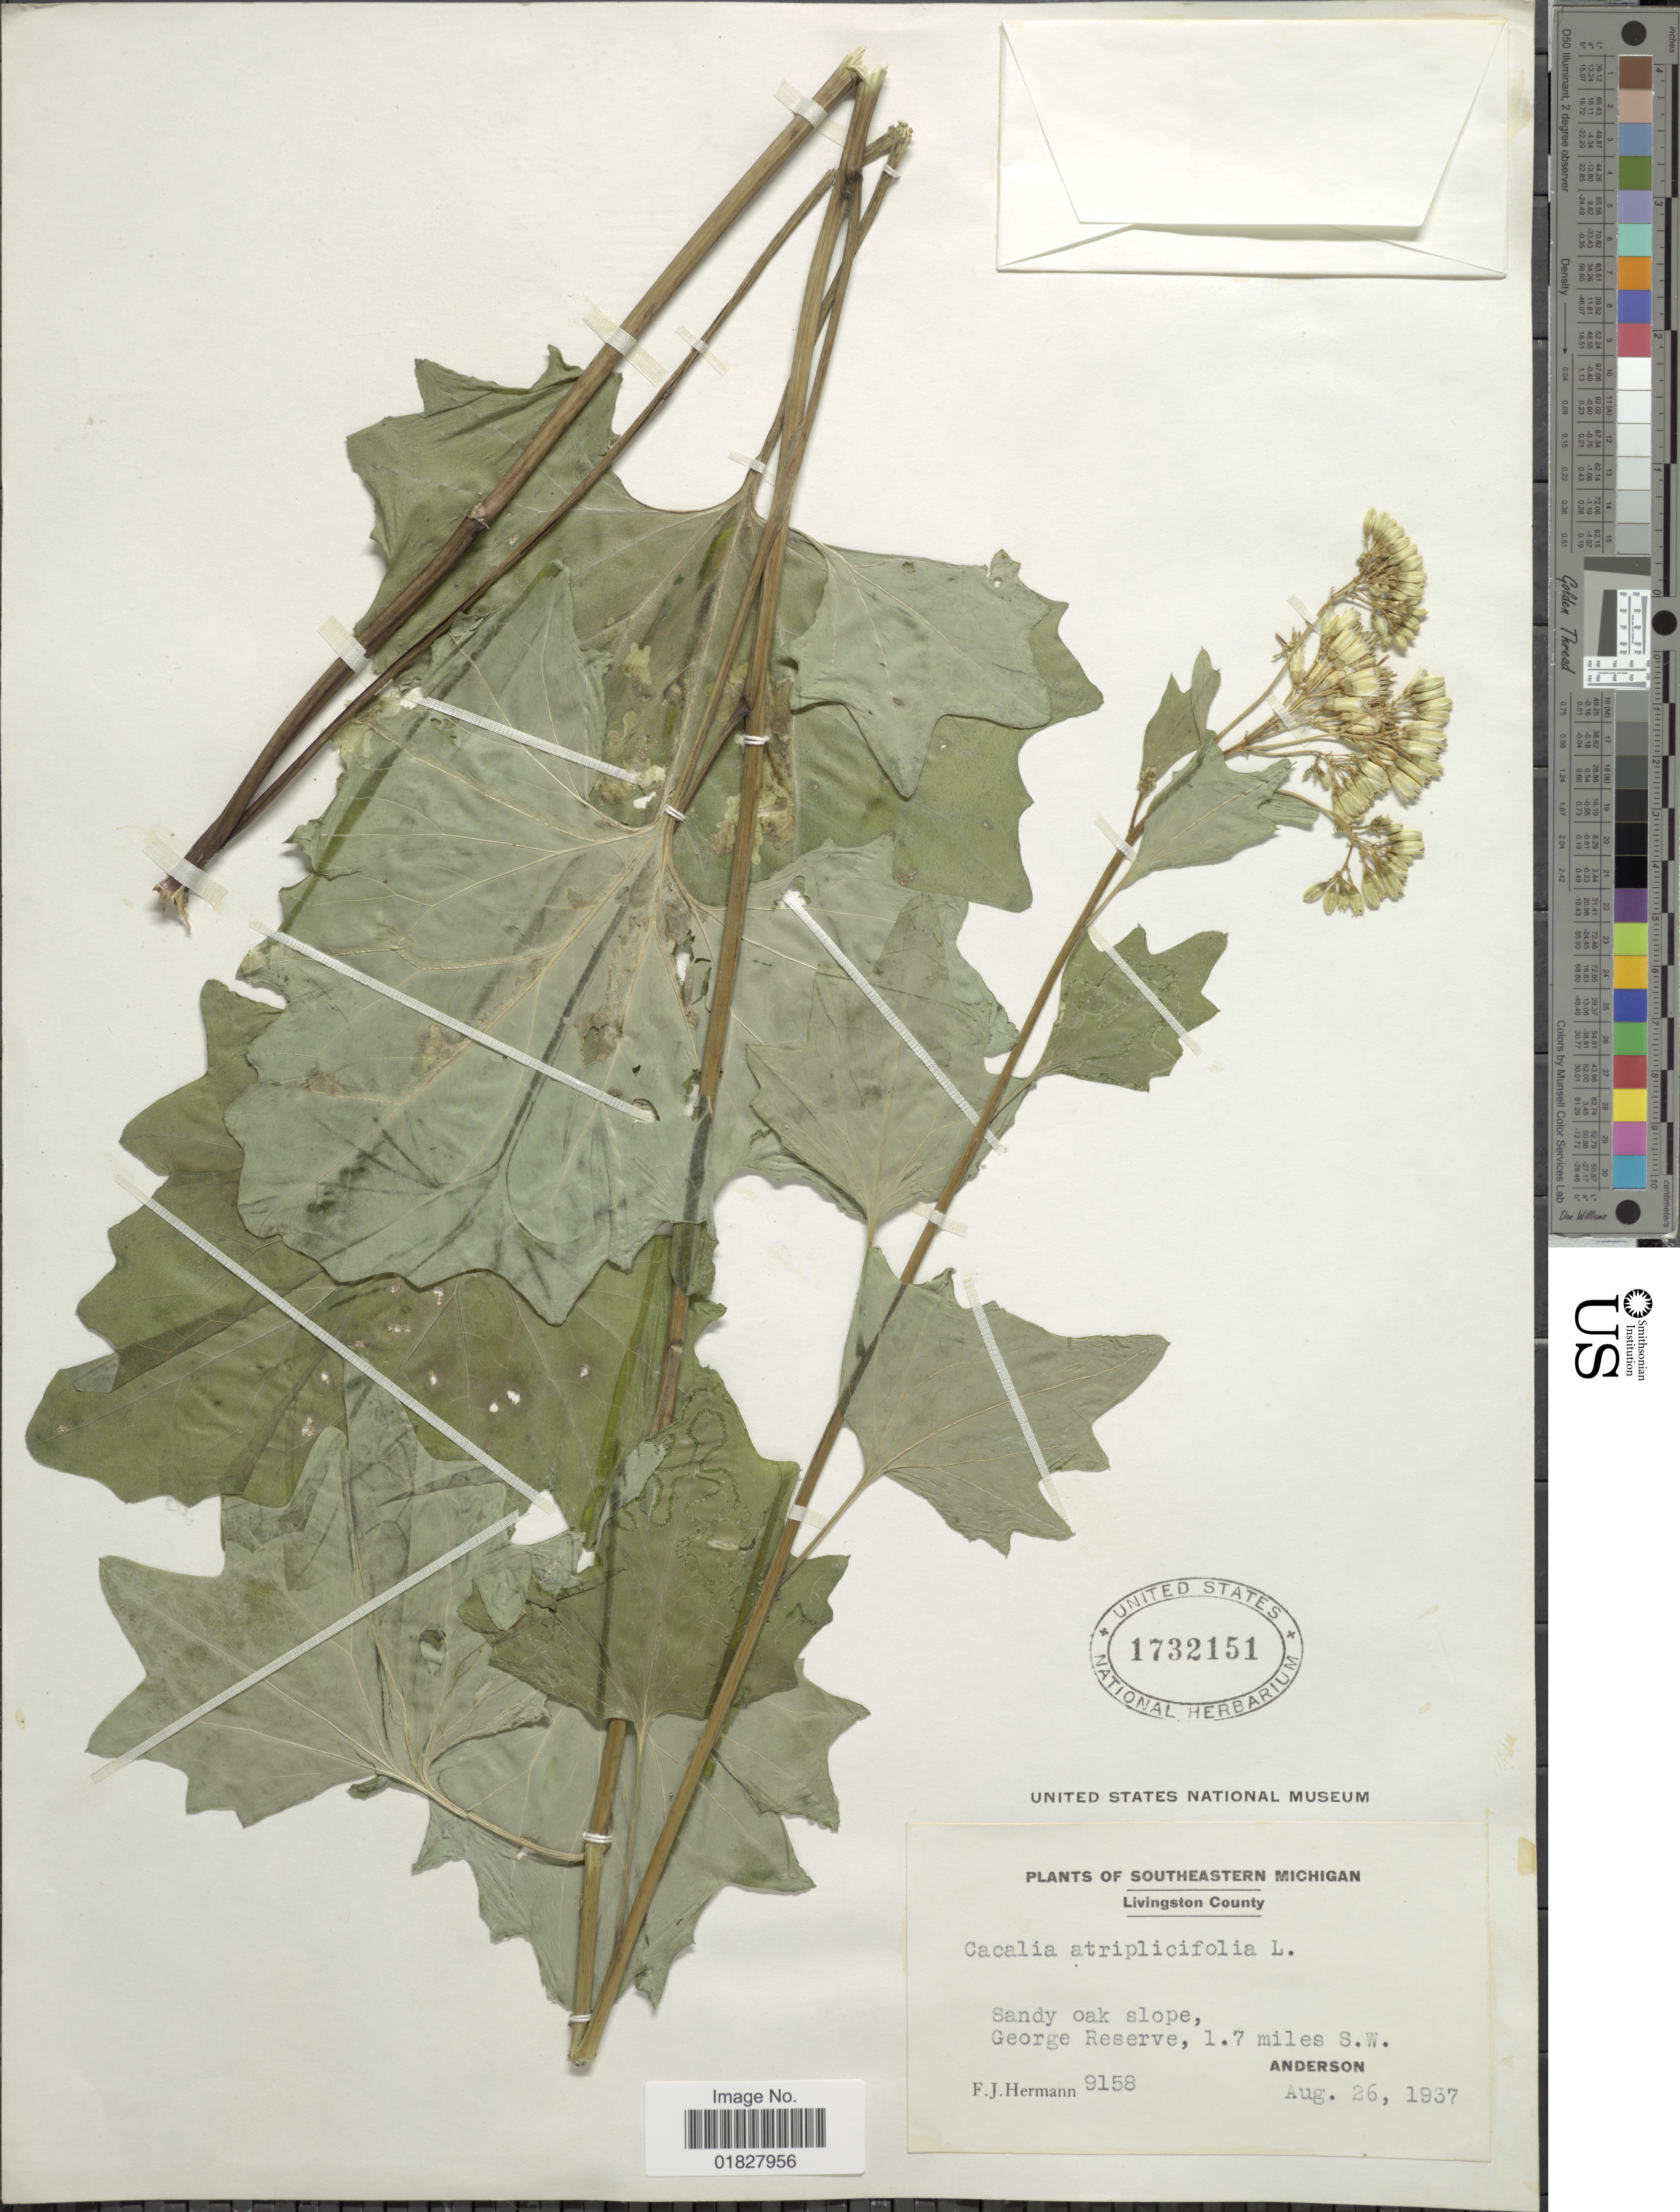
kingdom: Plantae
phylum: Tracheophyta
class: Magnoliopsida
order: Asterales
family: Asteraceae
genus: Arnoglossum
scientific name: Arnoglossum atriplicifolium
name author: (L.) H. Rob.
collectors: F. J. Hermann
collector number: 9158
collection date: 1937-08-26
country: United States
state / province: Michigan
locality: Southeastern Michigan, Livingston County, George Reserve, 1.7 miles S. W., Anderson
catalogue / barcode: US 1732151